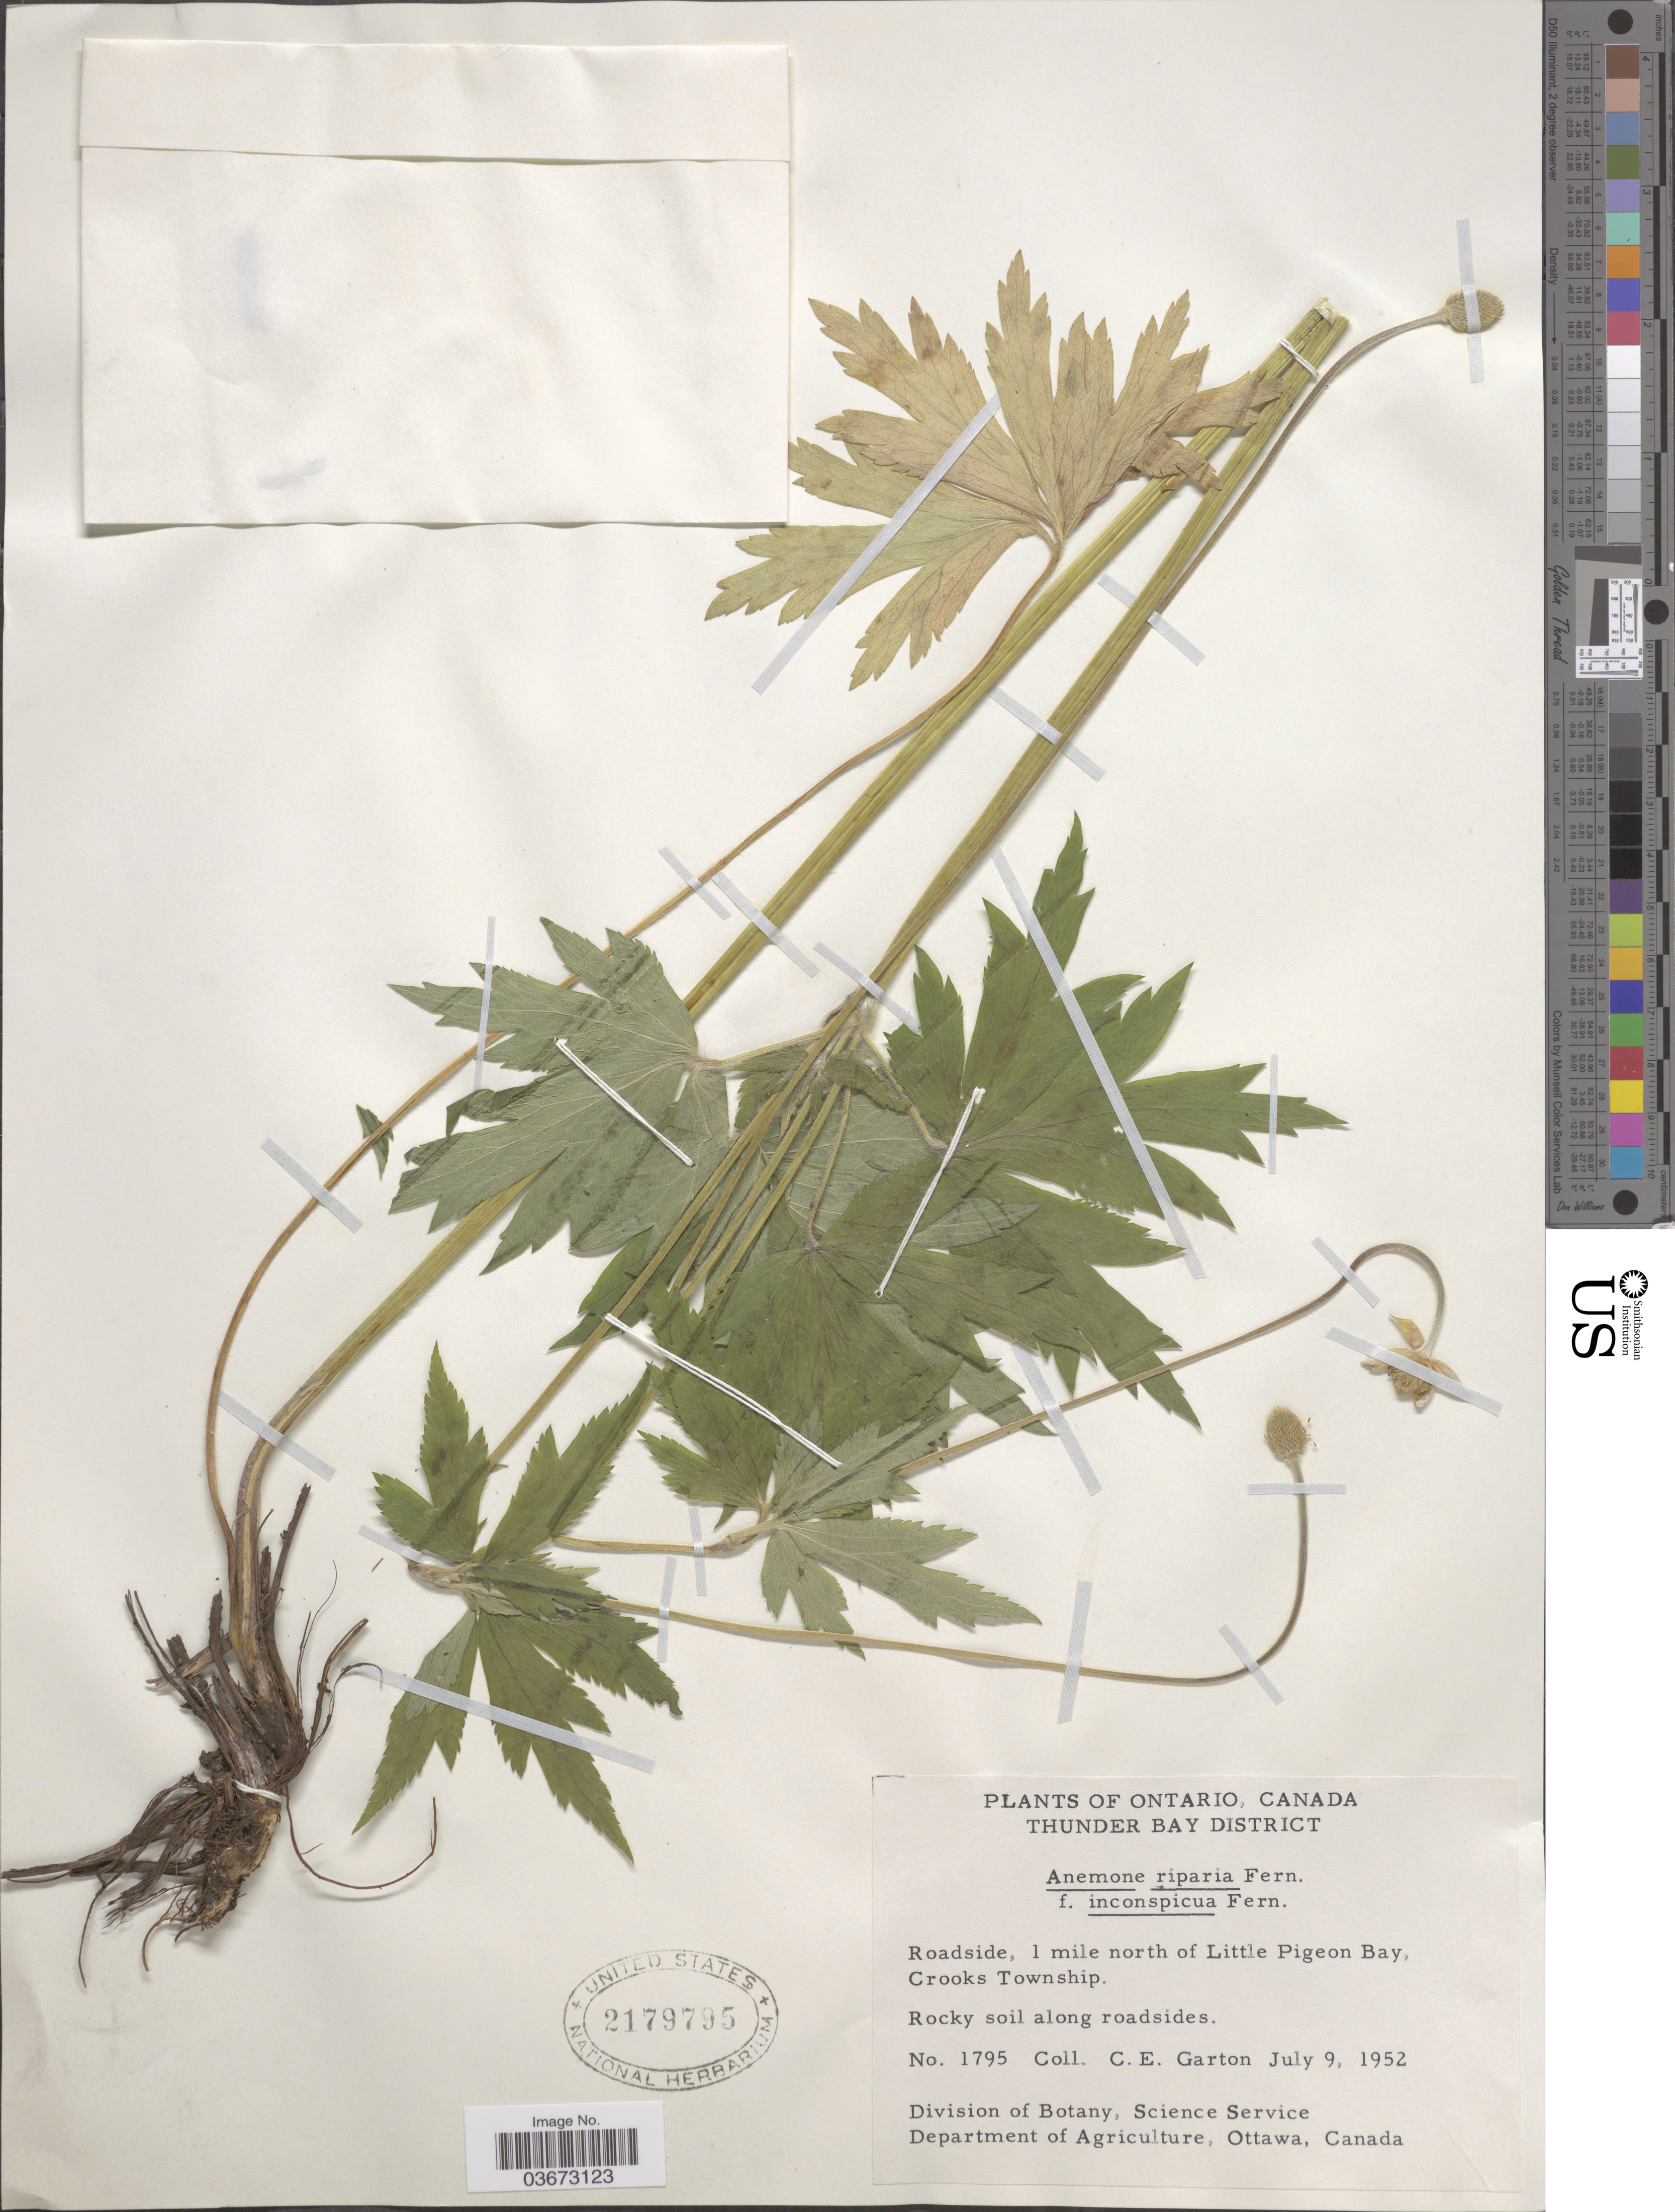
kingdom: Plantae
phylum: Tracheophyta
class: Magnoliopsida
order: Ranunculales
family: Ranunculaceae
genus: Anemone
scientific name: Anemone riparia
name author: Fernald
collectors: C. E. Garton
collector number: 1795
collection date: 1952-07-09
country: Canada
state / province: Ontario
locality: Thunder Bay District. Roadside, 1 mile north of Little Pigeon Bay, Crooks Township.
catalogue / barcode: US 2179795